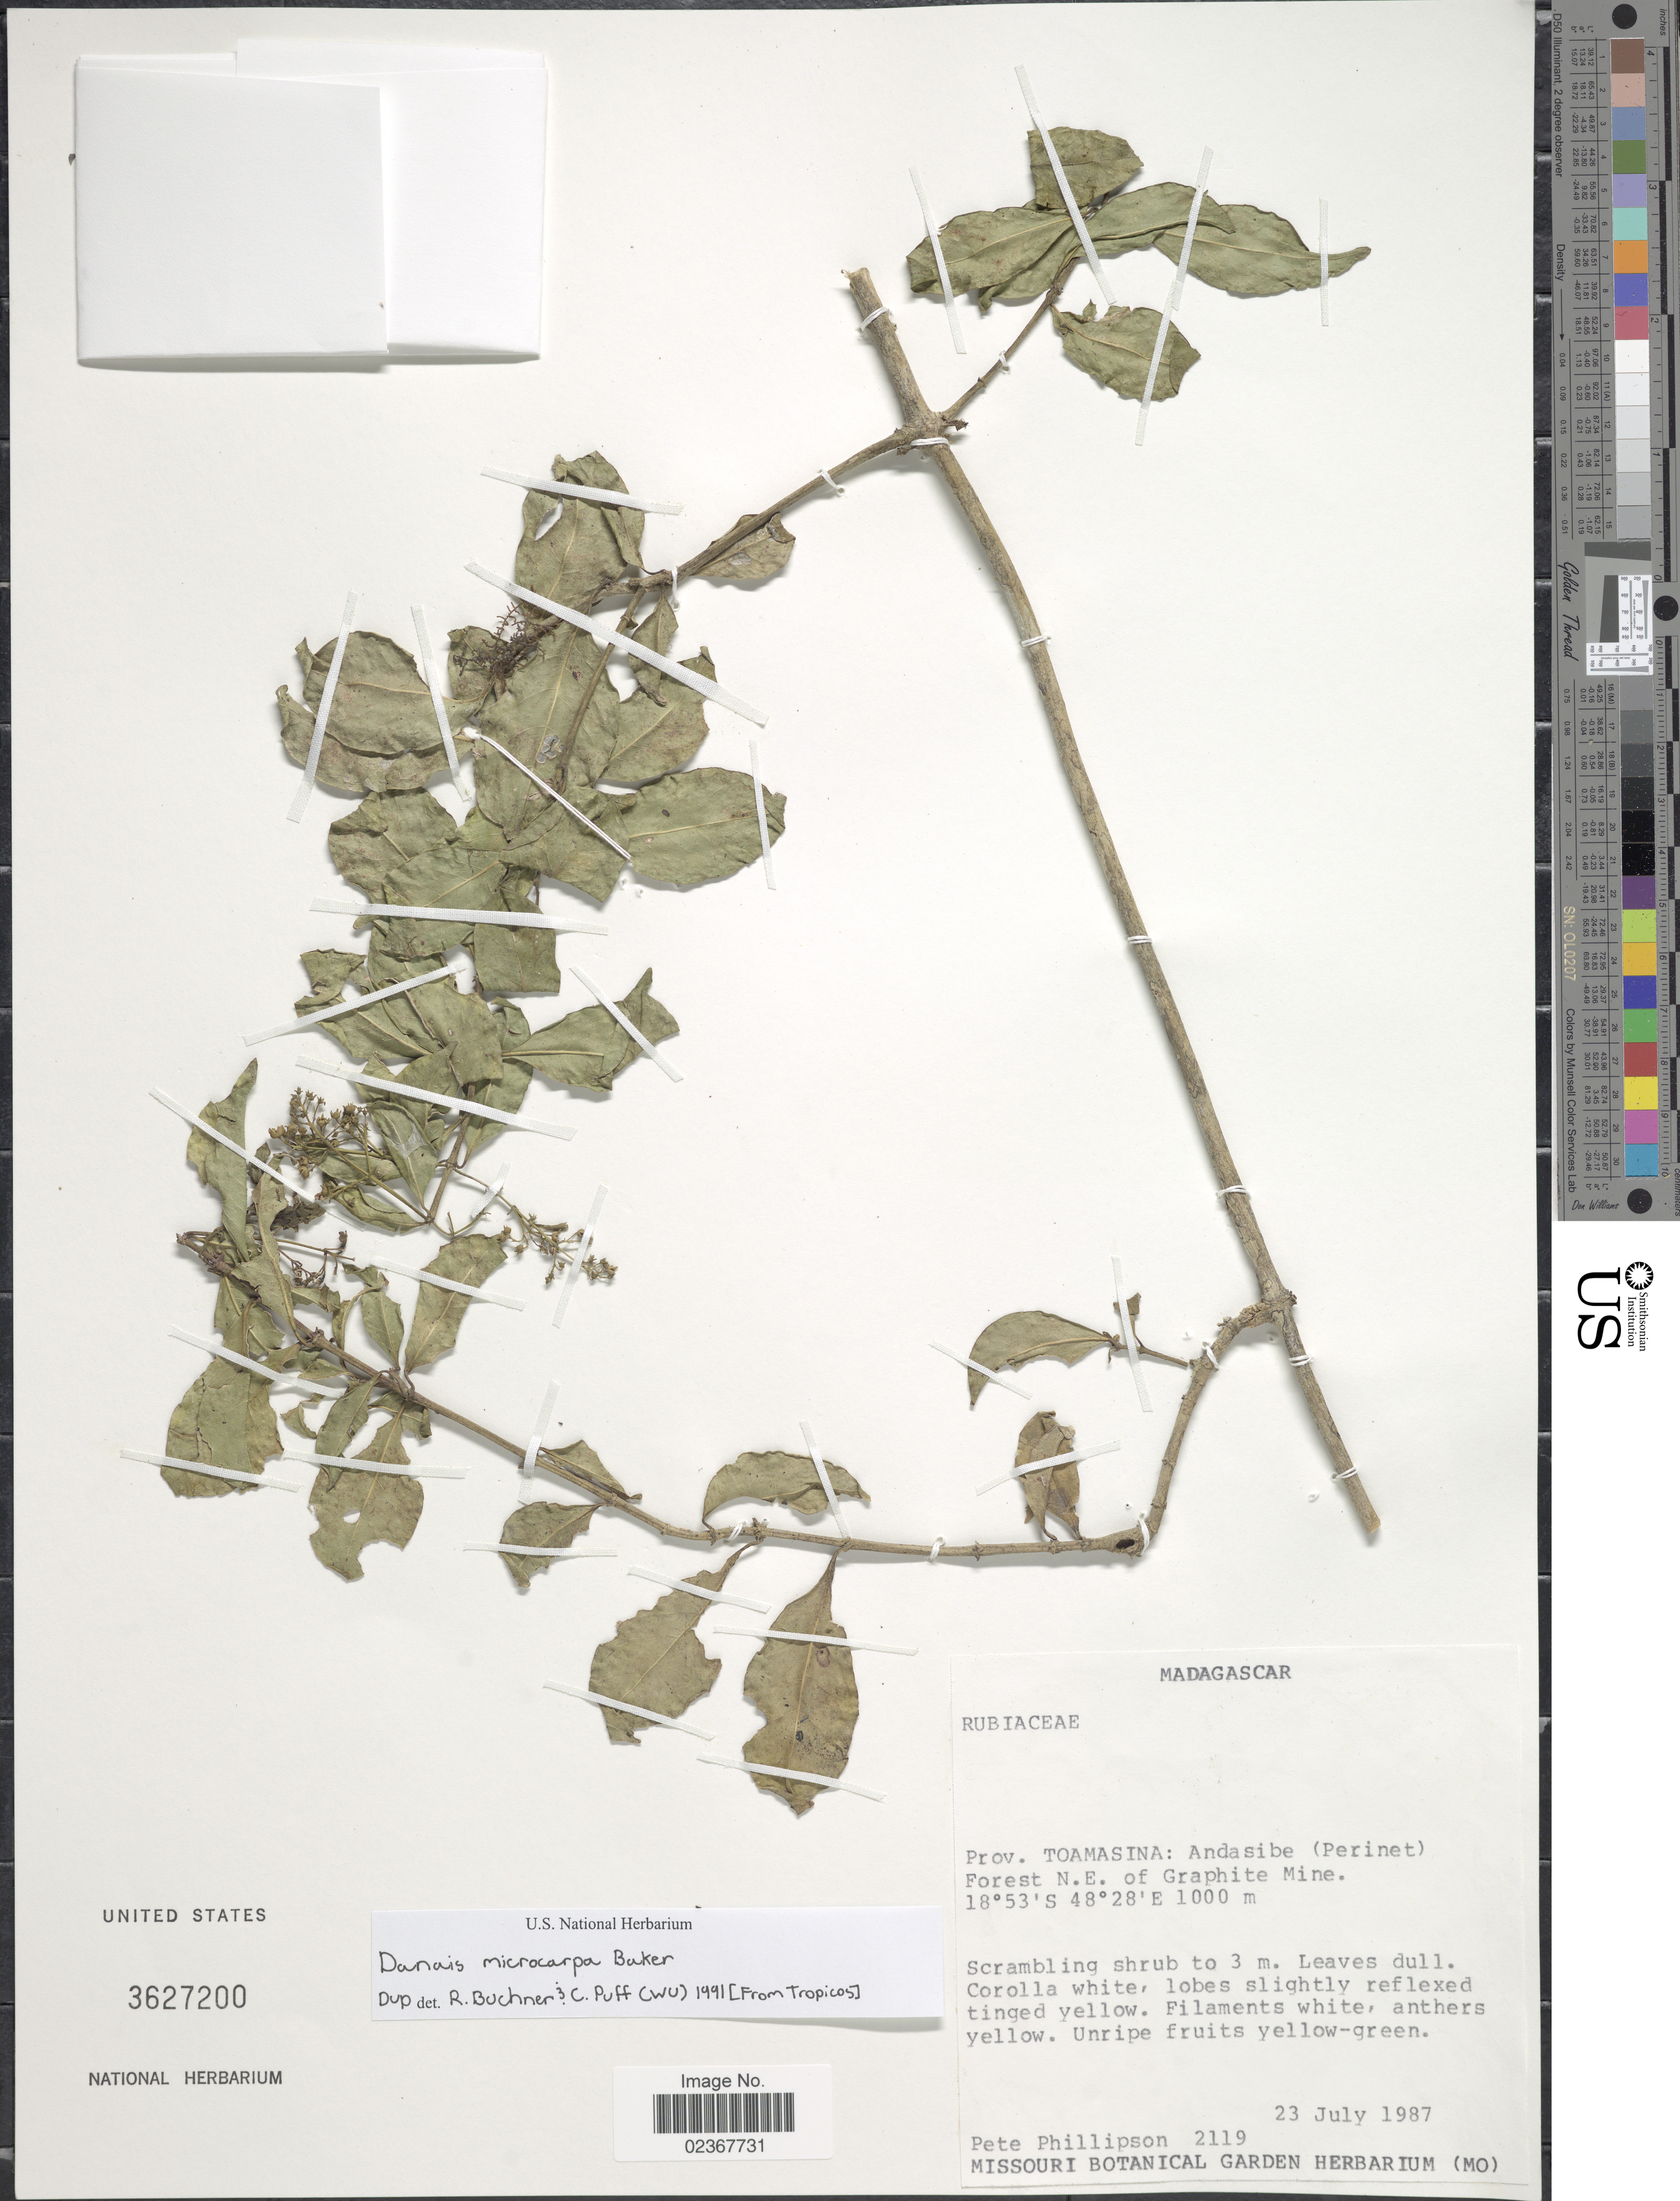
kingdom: Plantae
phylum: Tracheophyta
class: Magnoliopsida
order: Gentianales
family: Rubiaceae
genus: Danais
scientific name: Danais microcarpa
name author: Baker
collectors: P. B. Phillipson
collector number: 2119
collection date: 1987-07-23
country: Madagascar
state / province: Alaotra Mangoro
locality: Andasibe (Perinet) Forest N.E. of Graphite Mine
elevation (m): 1000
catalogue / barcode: US 3627200